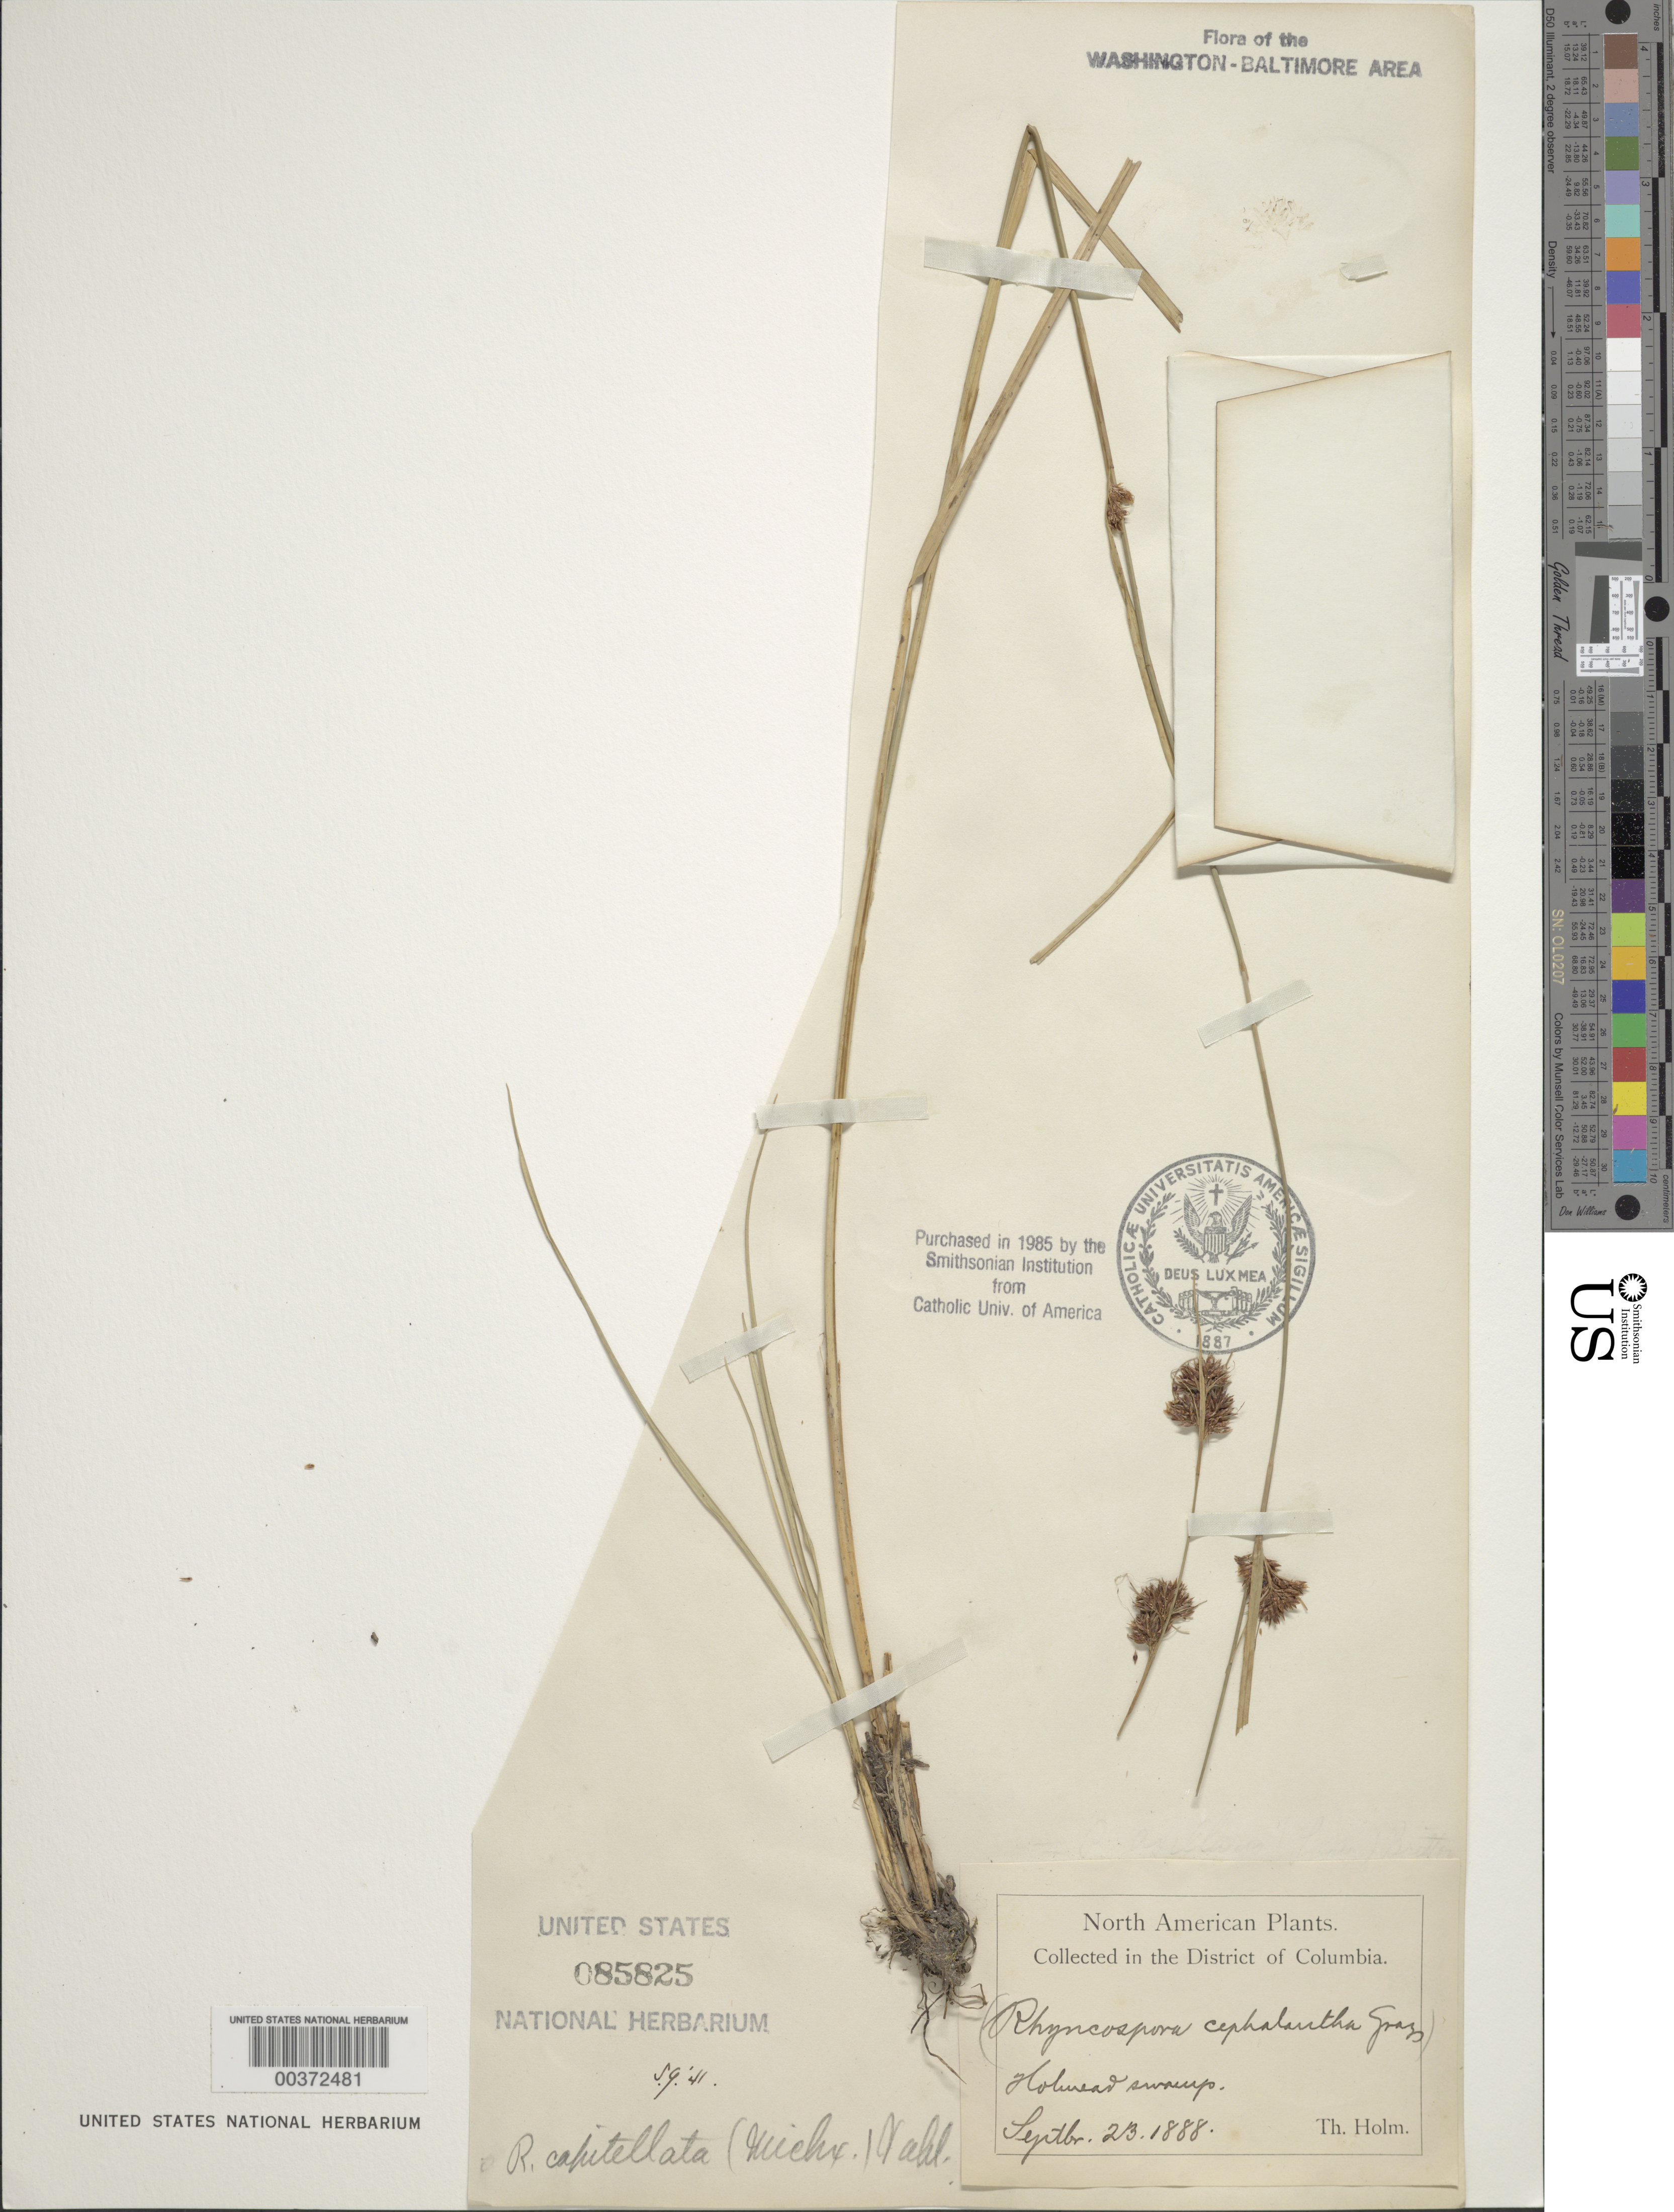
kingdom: Plantae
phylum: Tracheophyta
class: Liliopsida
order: Poales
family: Cyperaceae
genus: Rhynchospora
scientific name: Rhynchospora capitellata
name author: (Michx.) Vahl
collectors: I. F. Tidestrom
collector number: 6627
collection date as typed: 02 Sep 1888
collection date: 1888-09-02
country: United States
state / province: District of Columbia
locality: Holmead Swamp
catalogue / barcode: US 85825